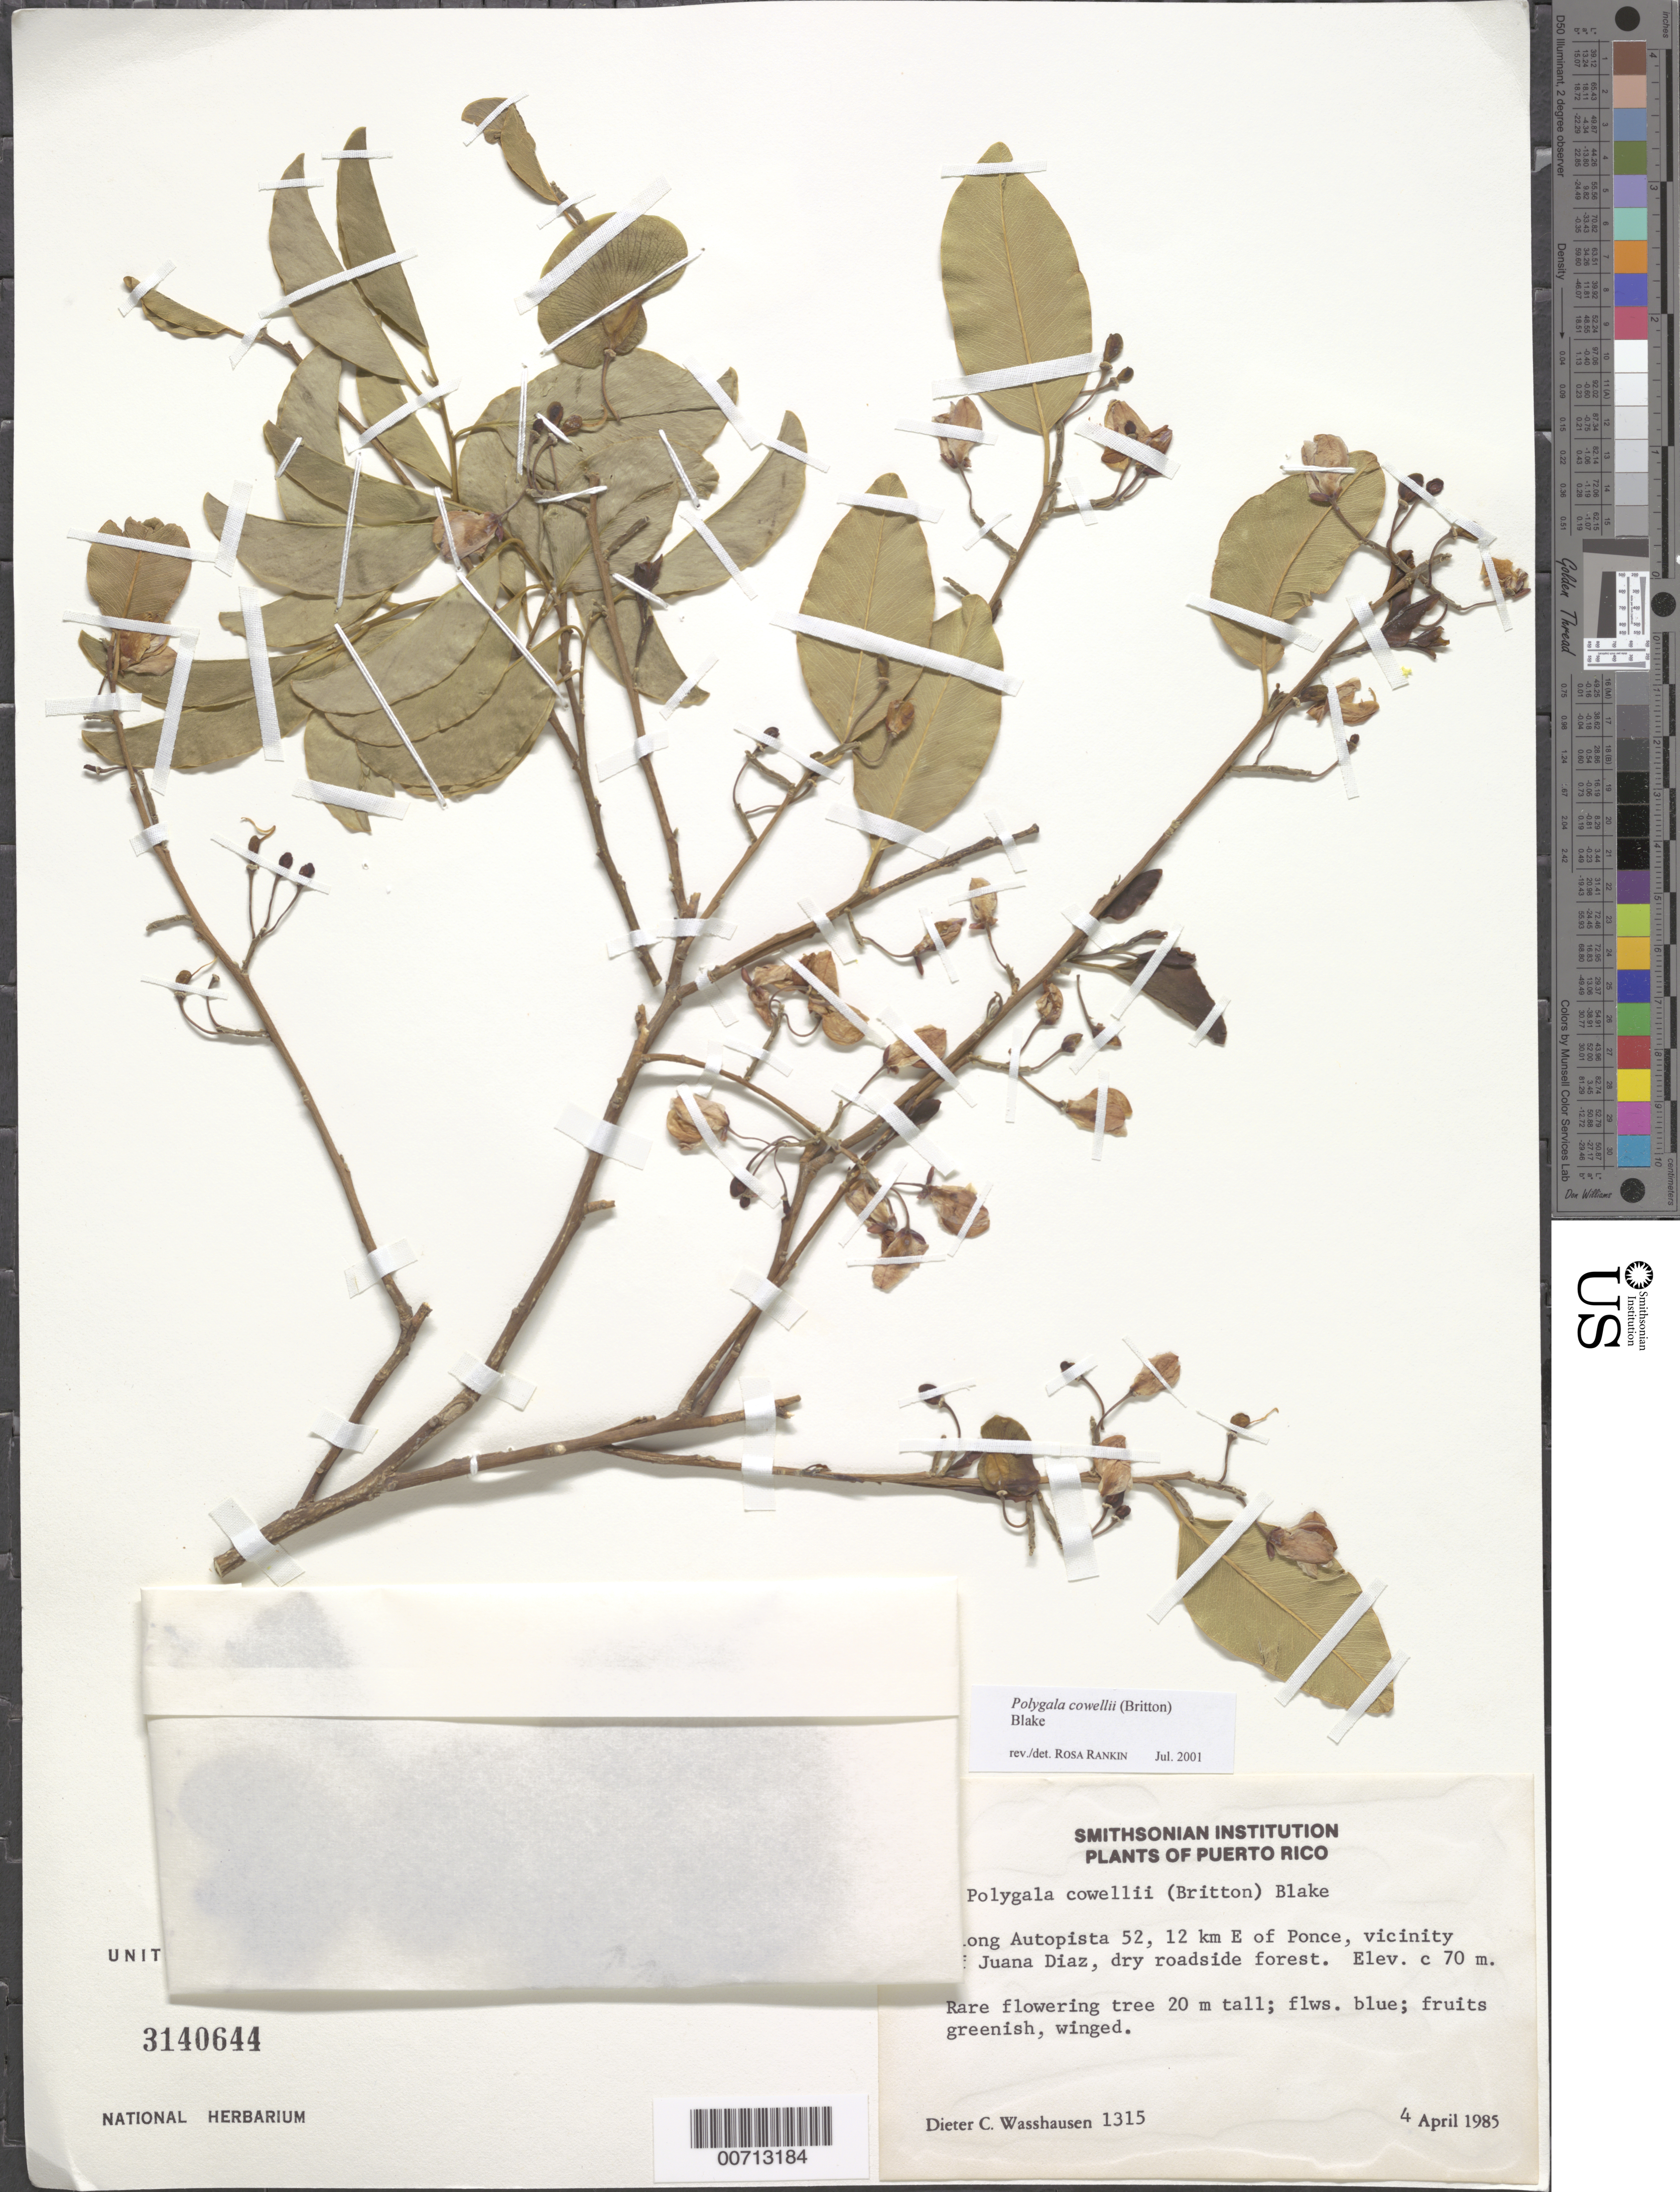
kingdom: Plantae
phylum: Tracheophyta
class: Magnoliopsida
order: Fabales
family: Polygalaceae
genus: Phlebotaenia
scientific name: Phlebotaenia cowellii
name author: Britton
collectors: D. C. Wasshausen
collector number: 1315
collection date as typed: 04 Apr 1985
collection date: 1985-04-04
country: Puerto Rico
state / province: Ponce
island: Greater Antilles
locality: Along Autopista 52, 12 km E of Ponce, vicinity of Juana Diaz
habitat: Dry roadside forest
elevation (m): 70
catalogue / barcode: US 3140644